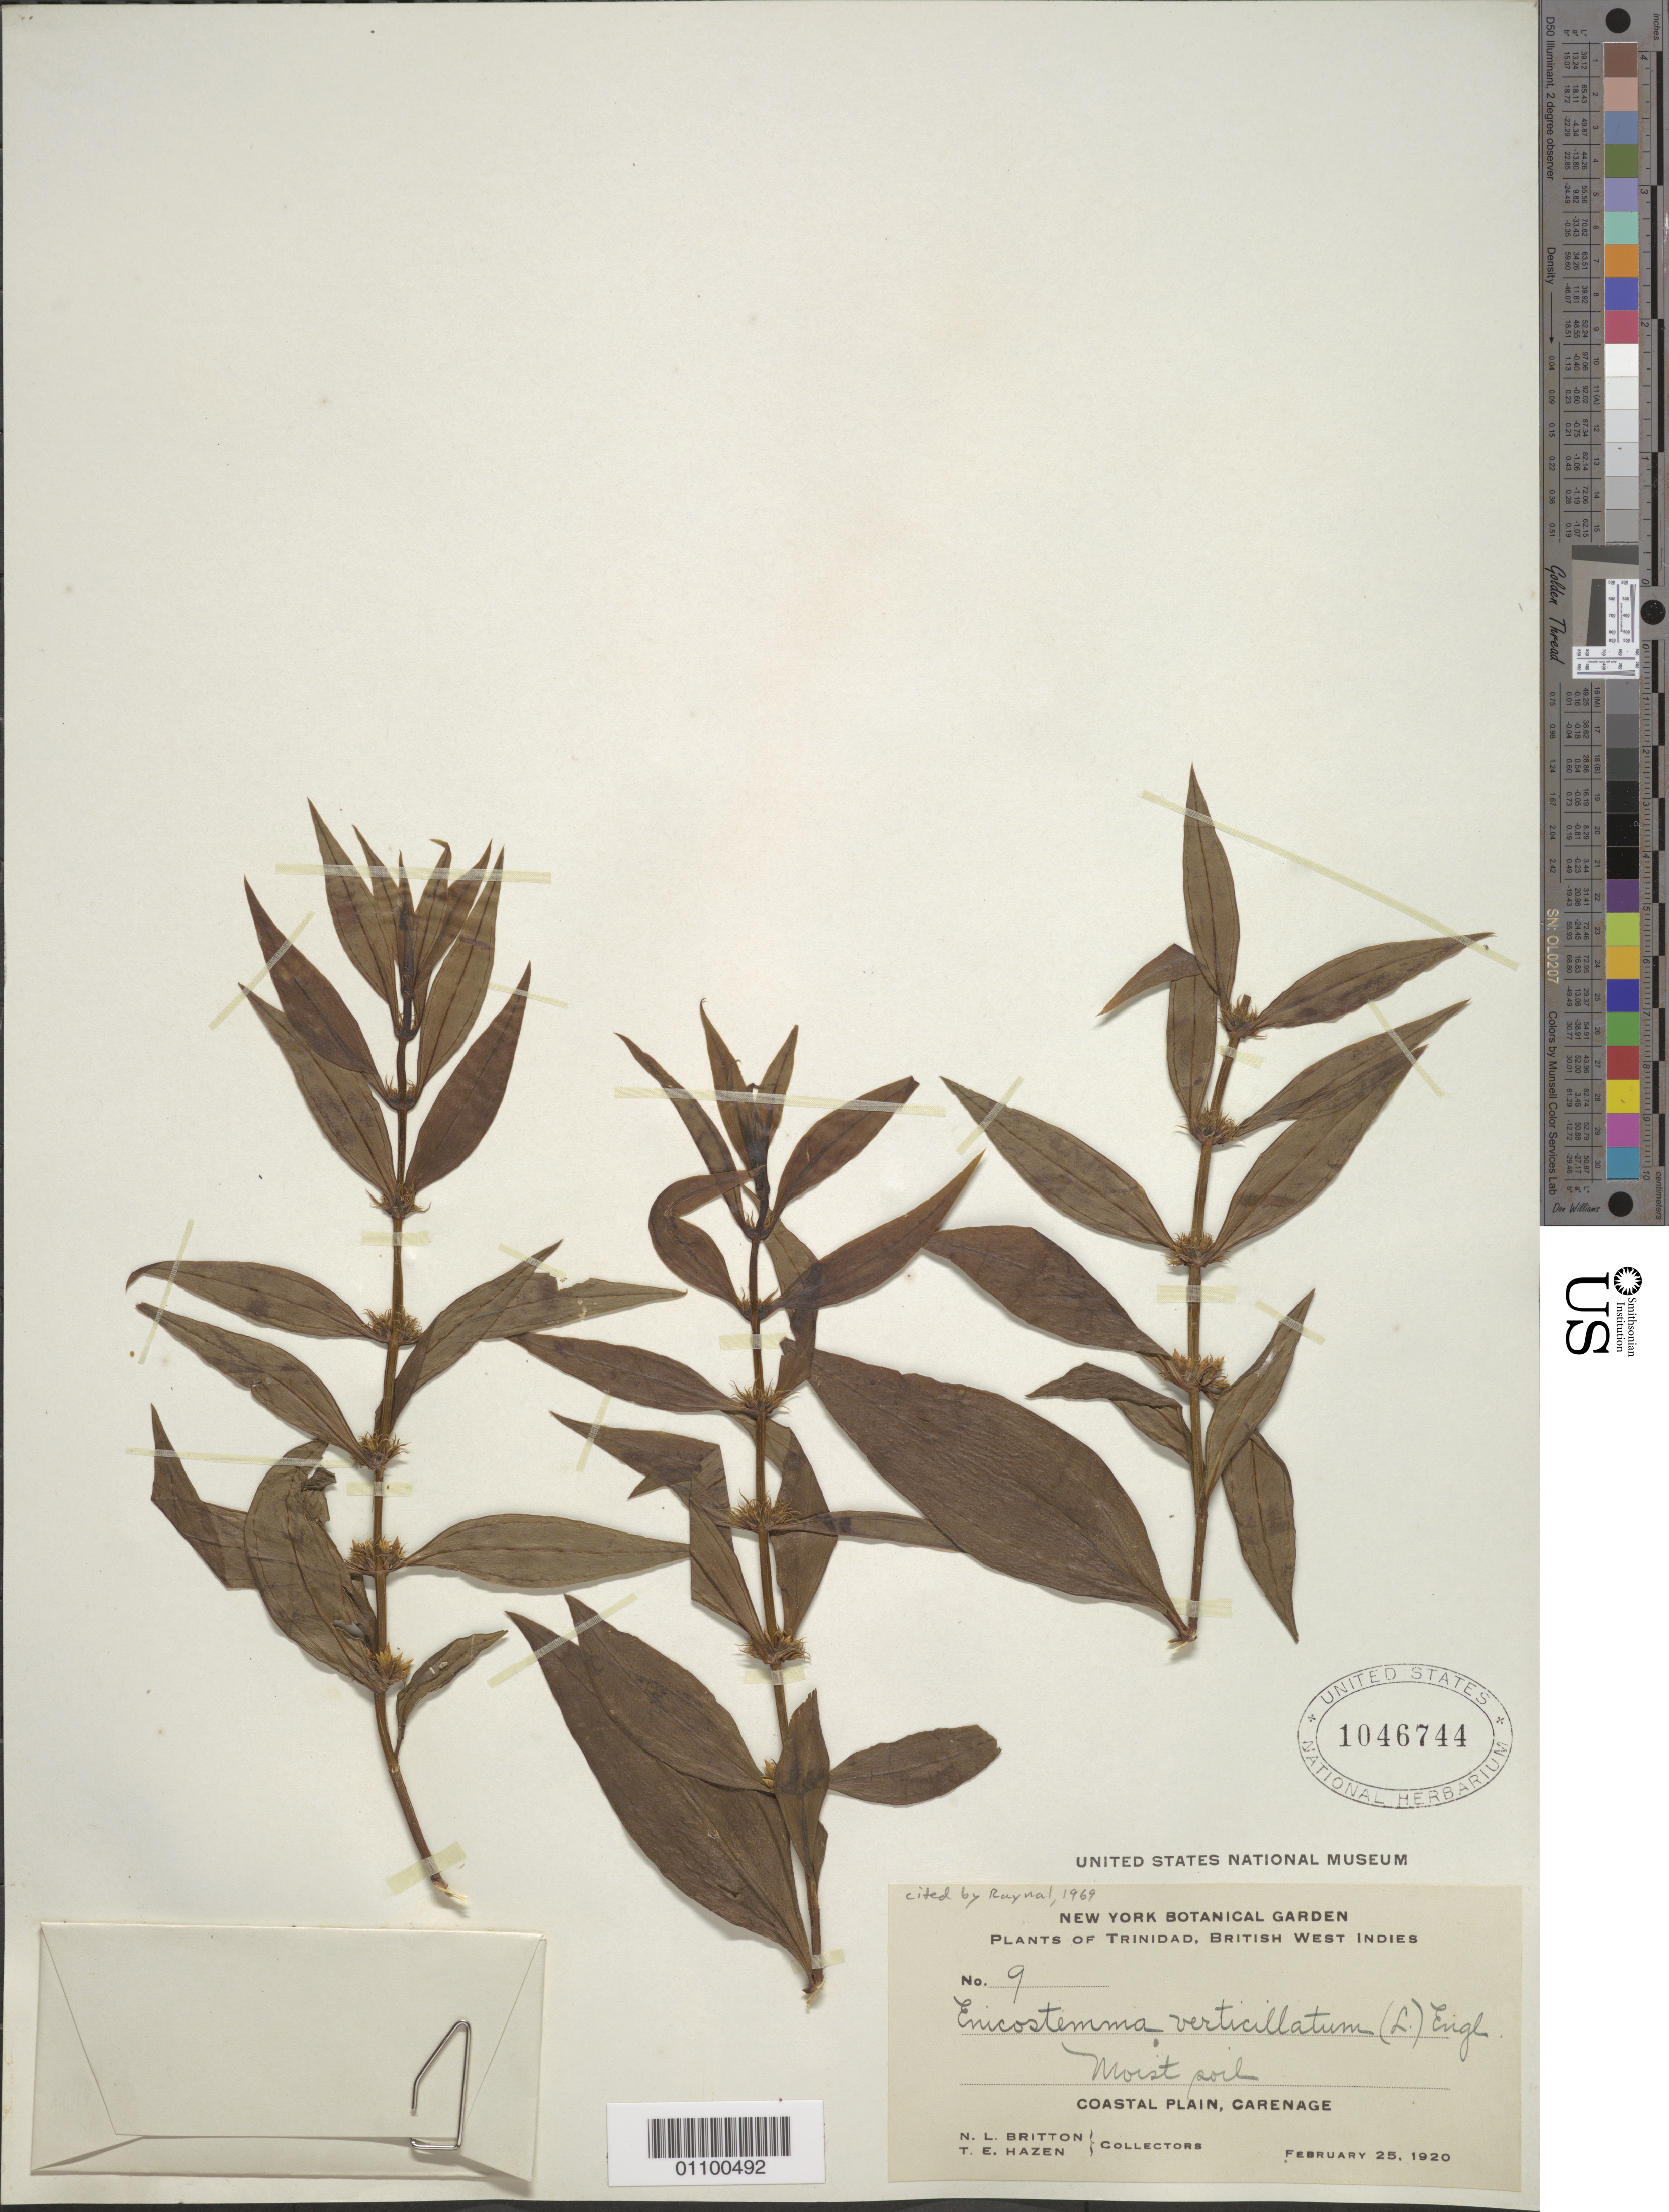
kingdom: Plantae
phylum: Tracheophyta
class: Magnoliopsida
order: Gentianales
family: Gentianaceae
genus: Enicostema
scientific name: Enicostema verticillatum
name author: (L.) Engl.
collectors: N. Britton & T. E. Hazen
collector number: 9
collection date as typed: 25 Feb 1920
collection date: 1920-02-25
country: Trinidad and Tobago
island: Trinidad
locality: Coastal plain, Carnegie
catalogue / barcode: US 1046744